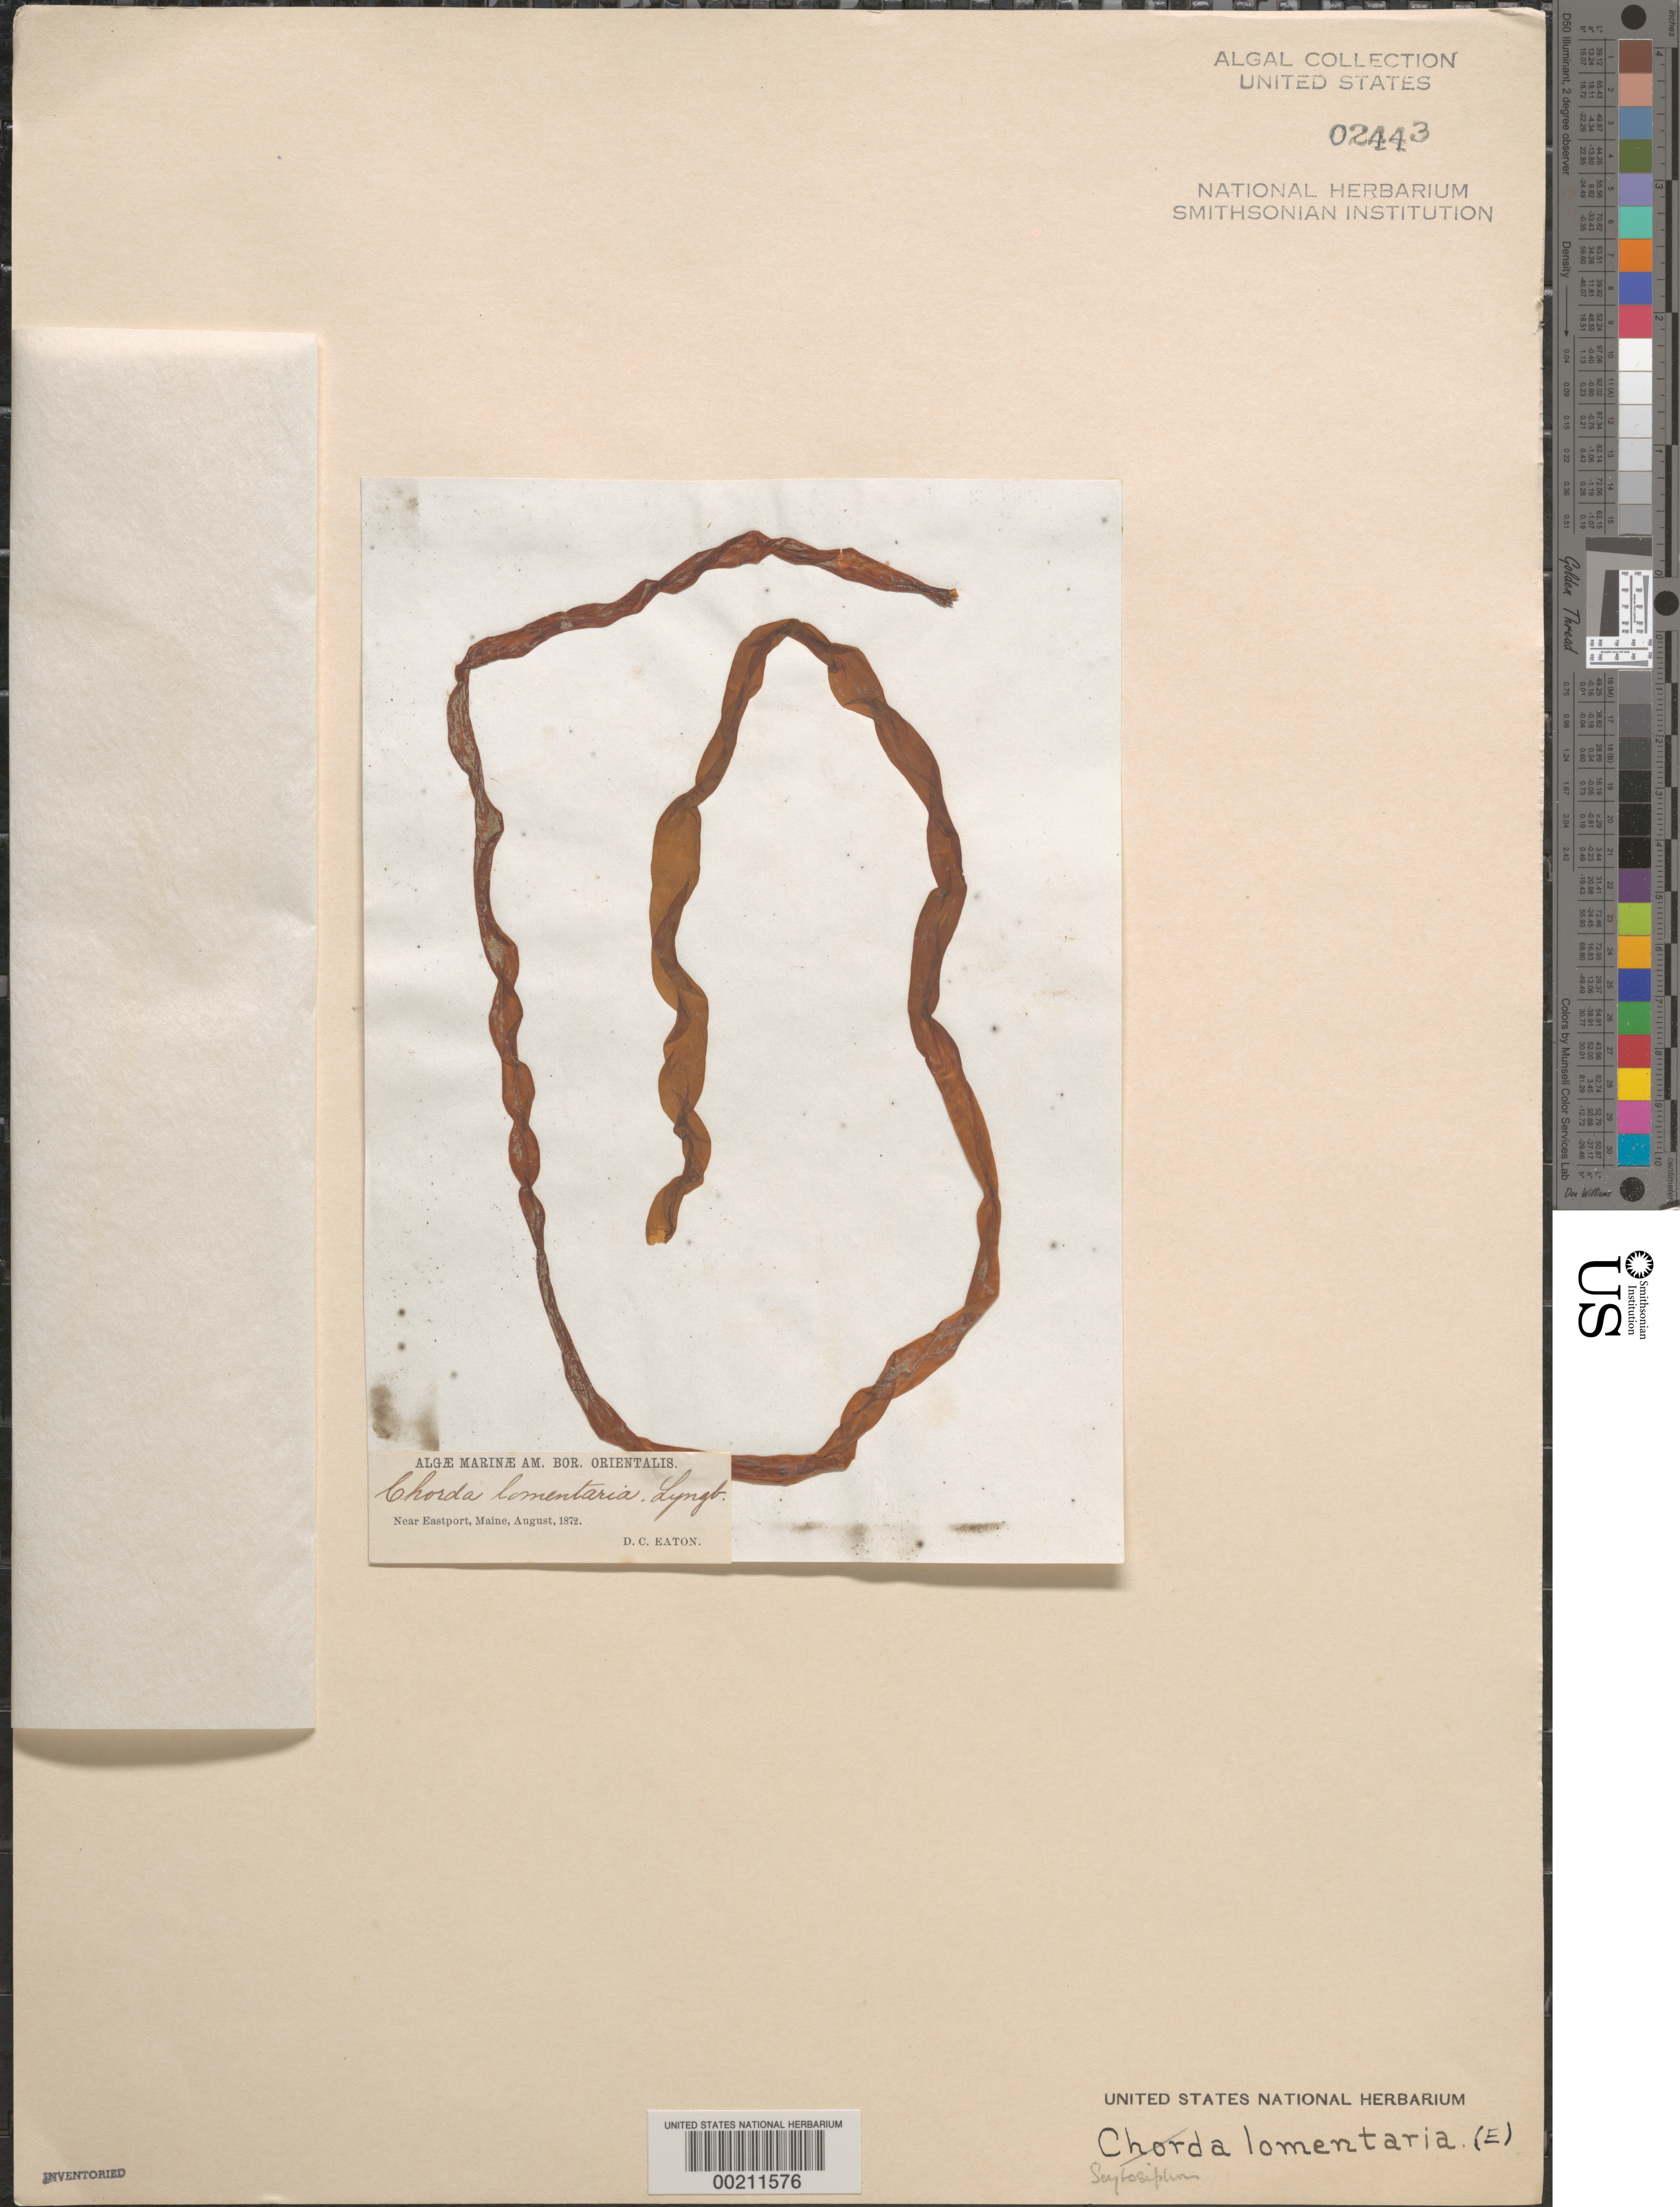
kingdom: Chromista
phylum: Ochrophyta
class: Phaeophyceae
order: Scytosiphonales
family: Scytosiphonaceae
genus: Scytosiphon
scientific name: Scytosiphon lomentaria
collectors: D. C. Eaton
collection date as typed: Aug 1872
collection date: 1872-08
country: United States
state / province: Maine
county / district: Washington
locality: Near Eastport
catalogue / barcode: US 2443